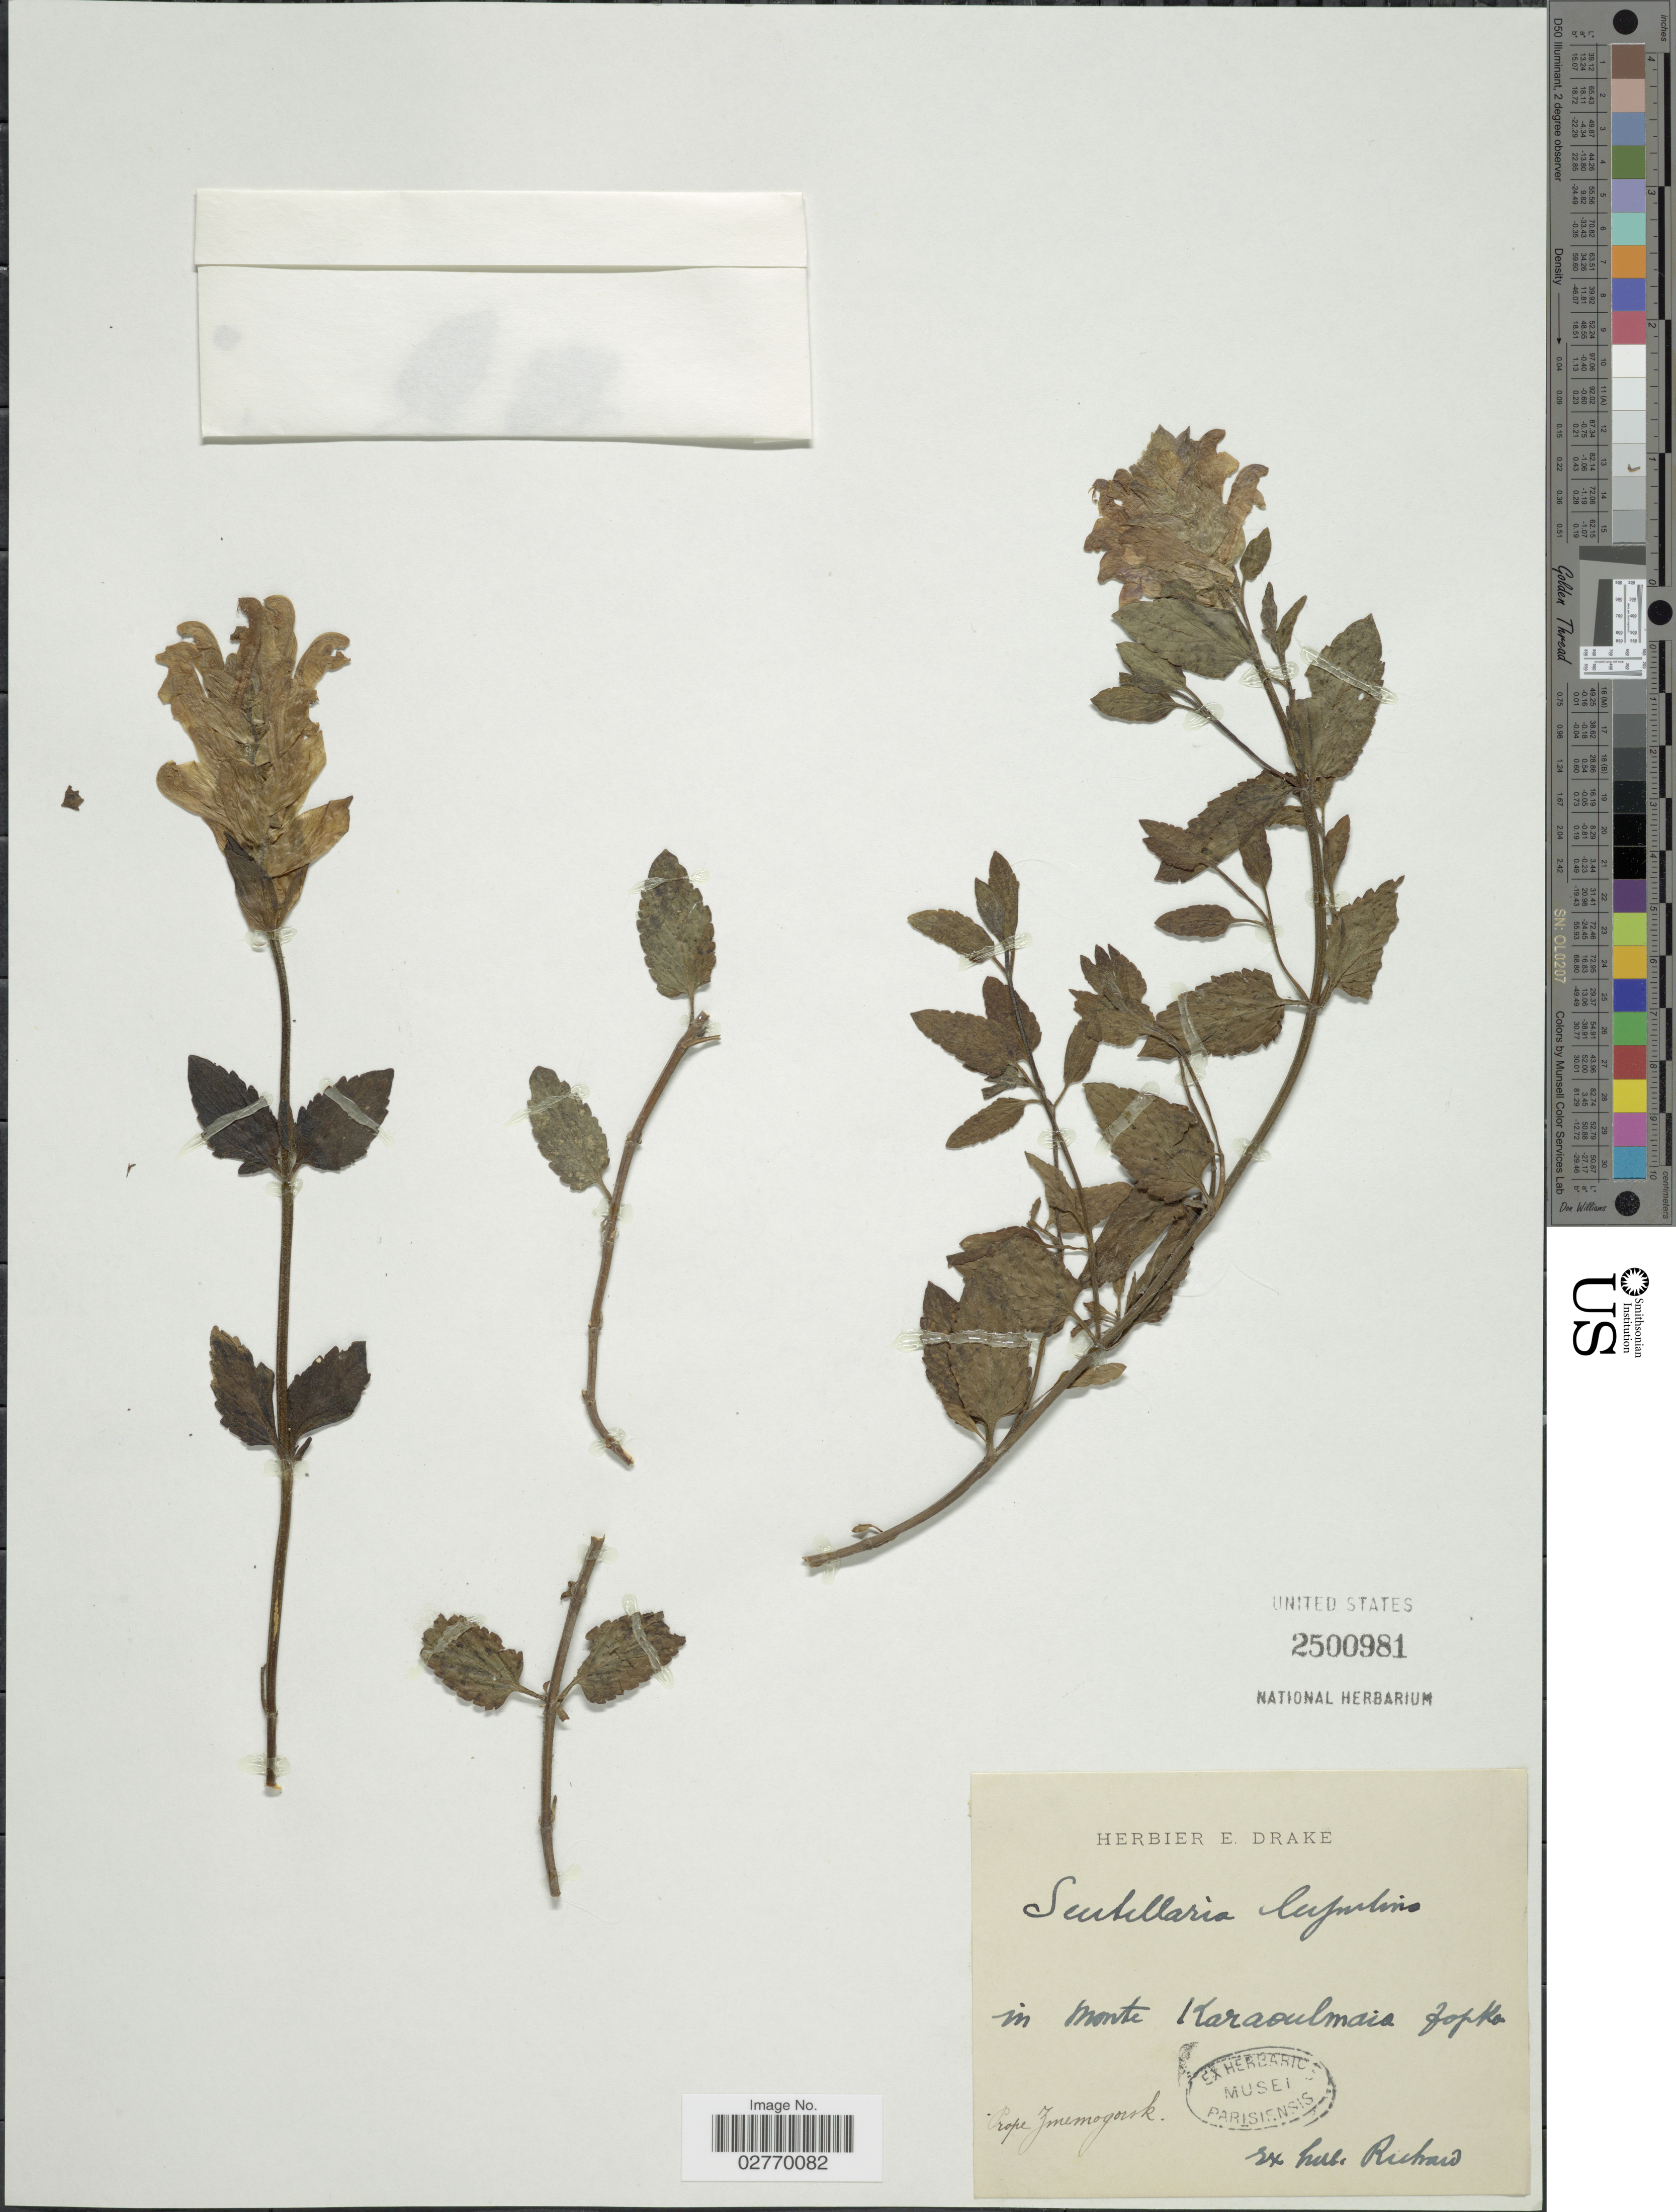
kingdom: Plantae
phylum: Tracheophyta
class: Magnoliopsida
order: Lamiales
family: Lamiaceae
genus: Scutellaria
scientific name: Scutellaria lupulina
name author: L.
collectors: ex herb. Richard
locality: In monte Karaoulmaio Jopko, [interpreted] Prope Zmemogorsk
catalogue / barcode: US 2500981